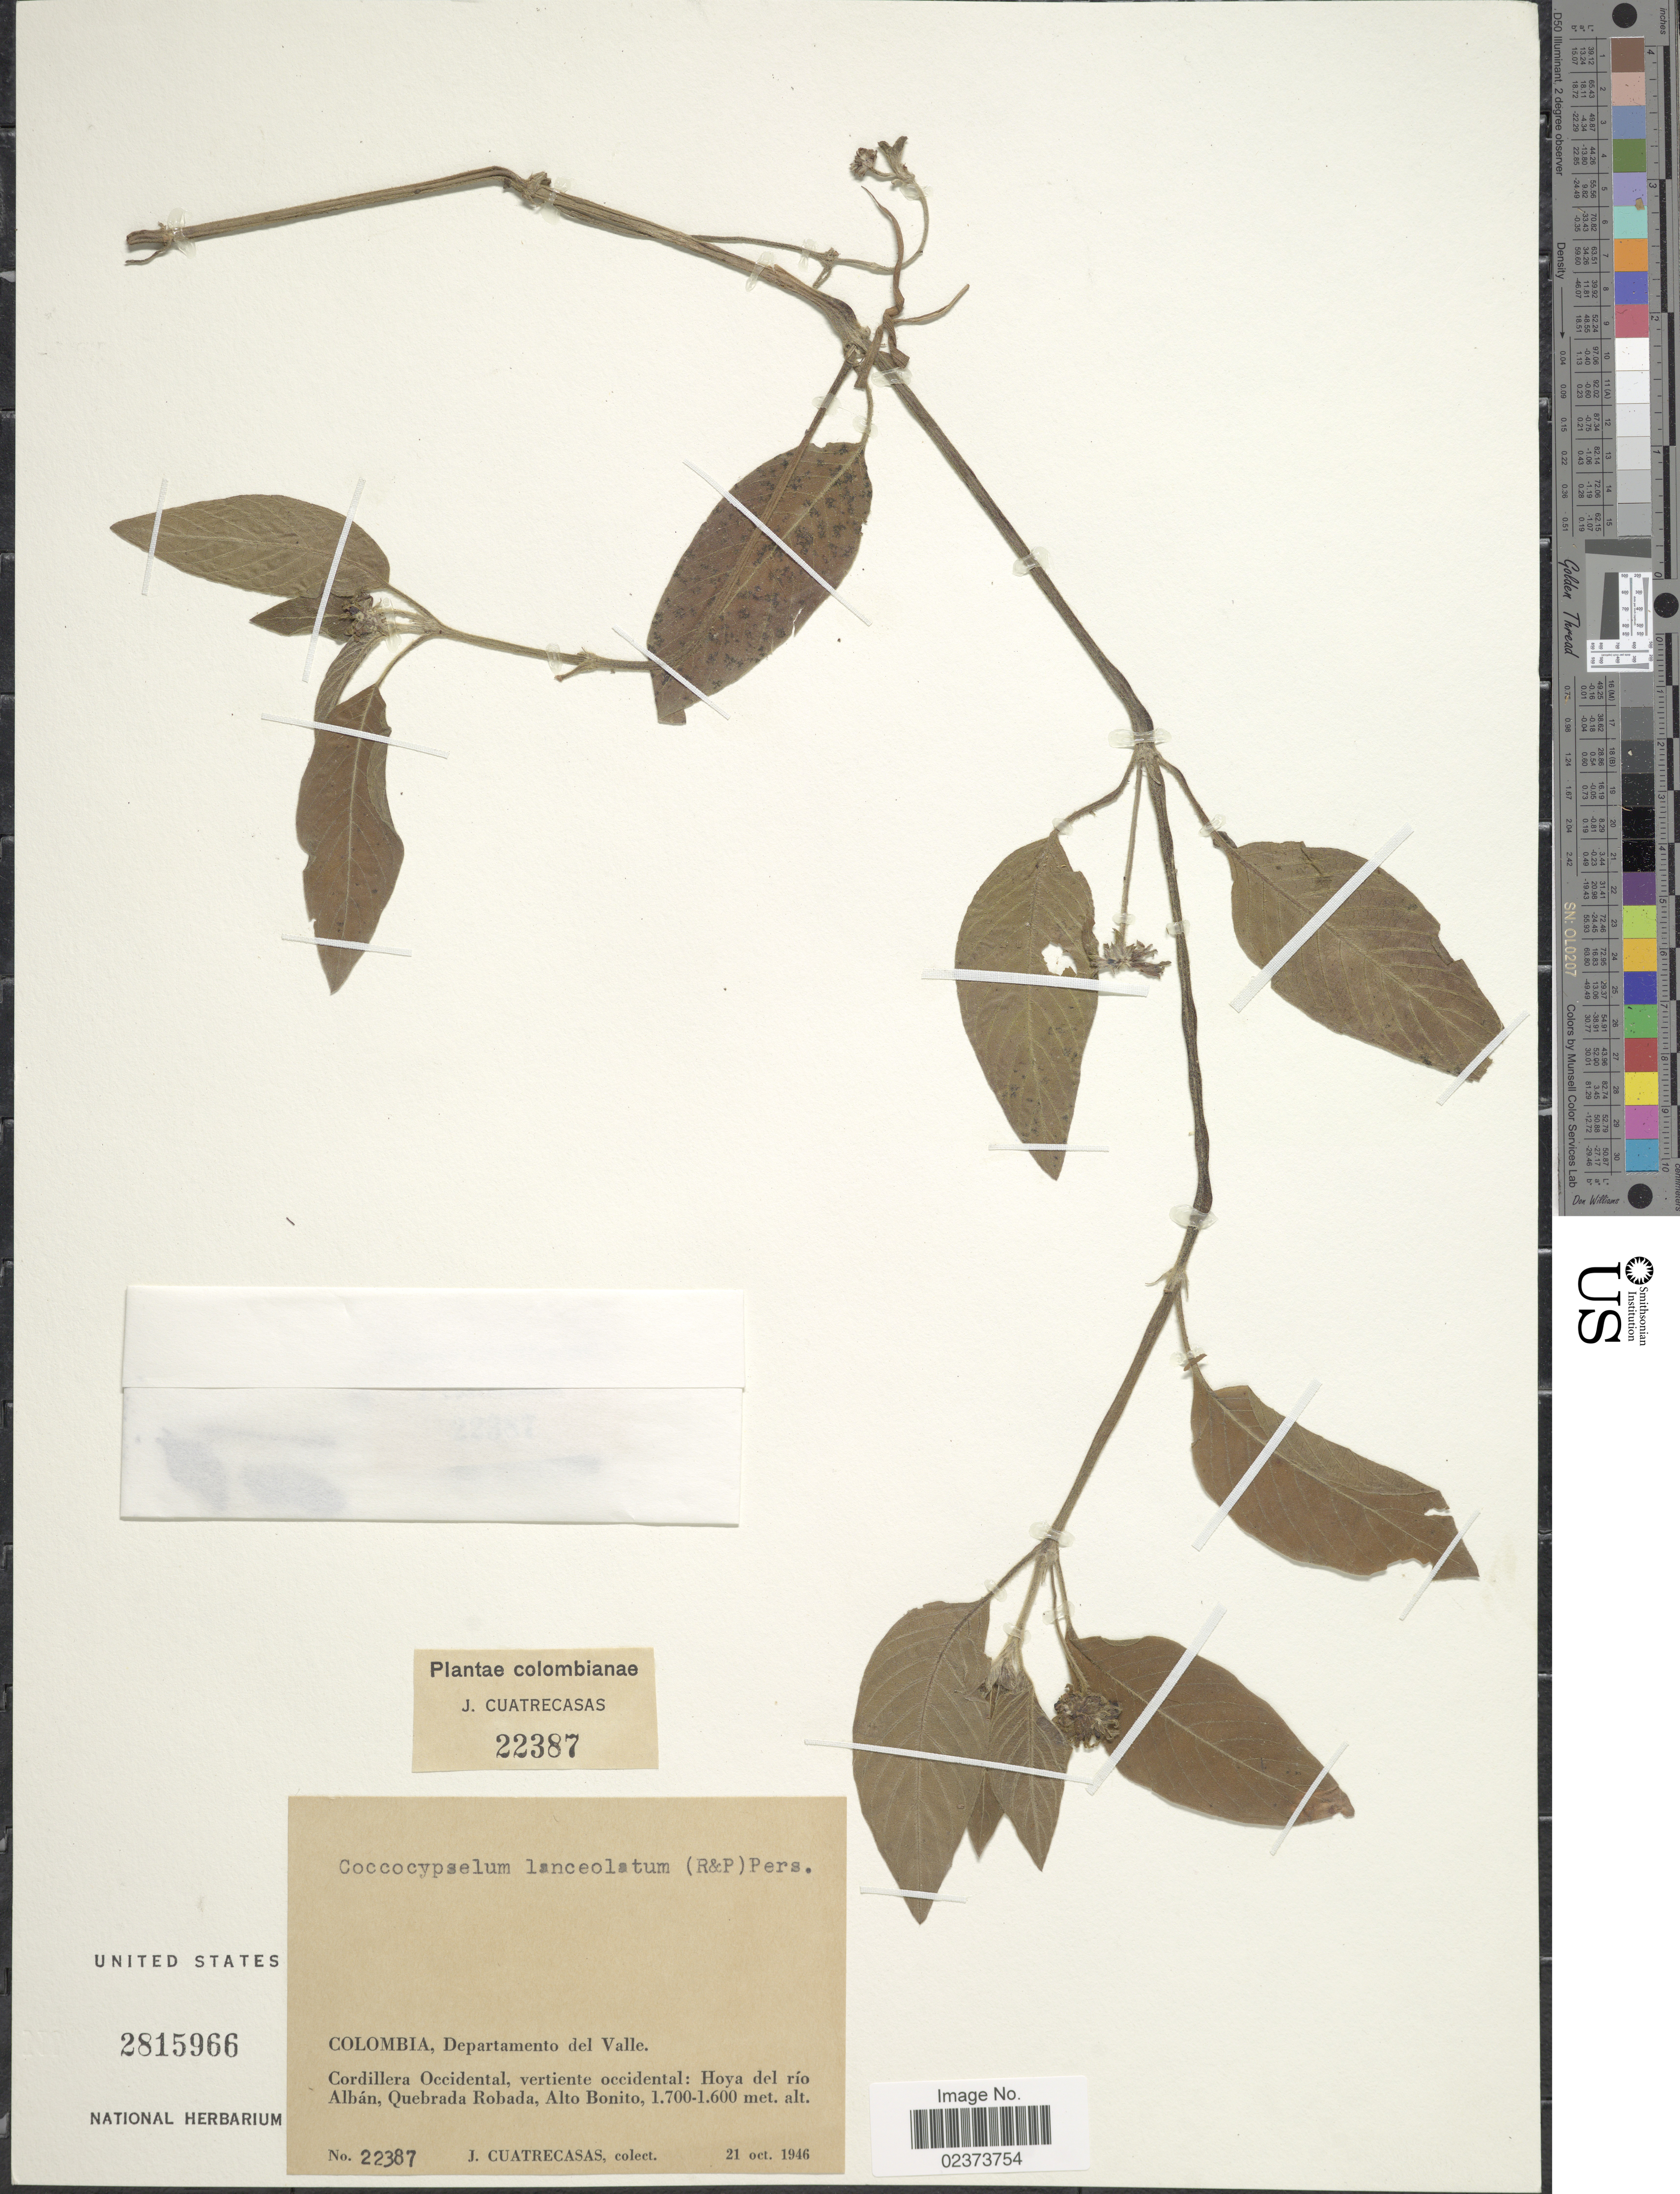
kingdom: Plantae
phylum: Tracheophyta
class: Magnoliopsida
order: Gentianales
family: Rubiaceae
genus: Coccocypselum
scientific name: Coccocypselum lanceolatum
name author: (Ruiz & Pav.) Pers.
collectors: J. Cuatrecasas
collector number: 22387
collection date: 1946-10-21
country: Colombia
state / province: Valle del Cauca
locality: Departamento del Valle. Cordillera Occidental, vertiente occidental: Hoya del río Albán, Quebrada Robada, Alto Bonito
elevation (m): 1600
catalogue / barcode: US 2815966